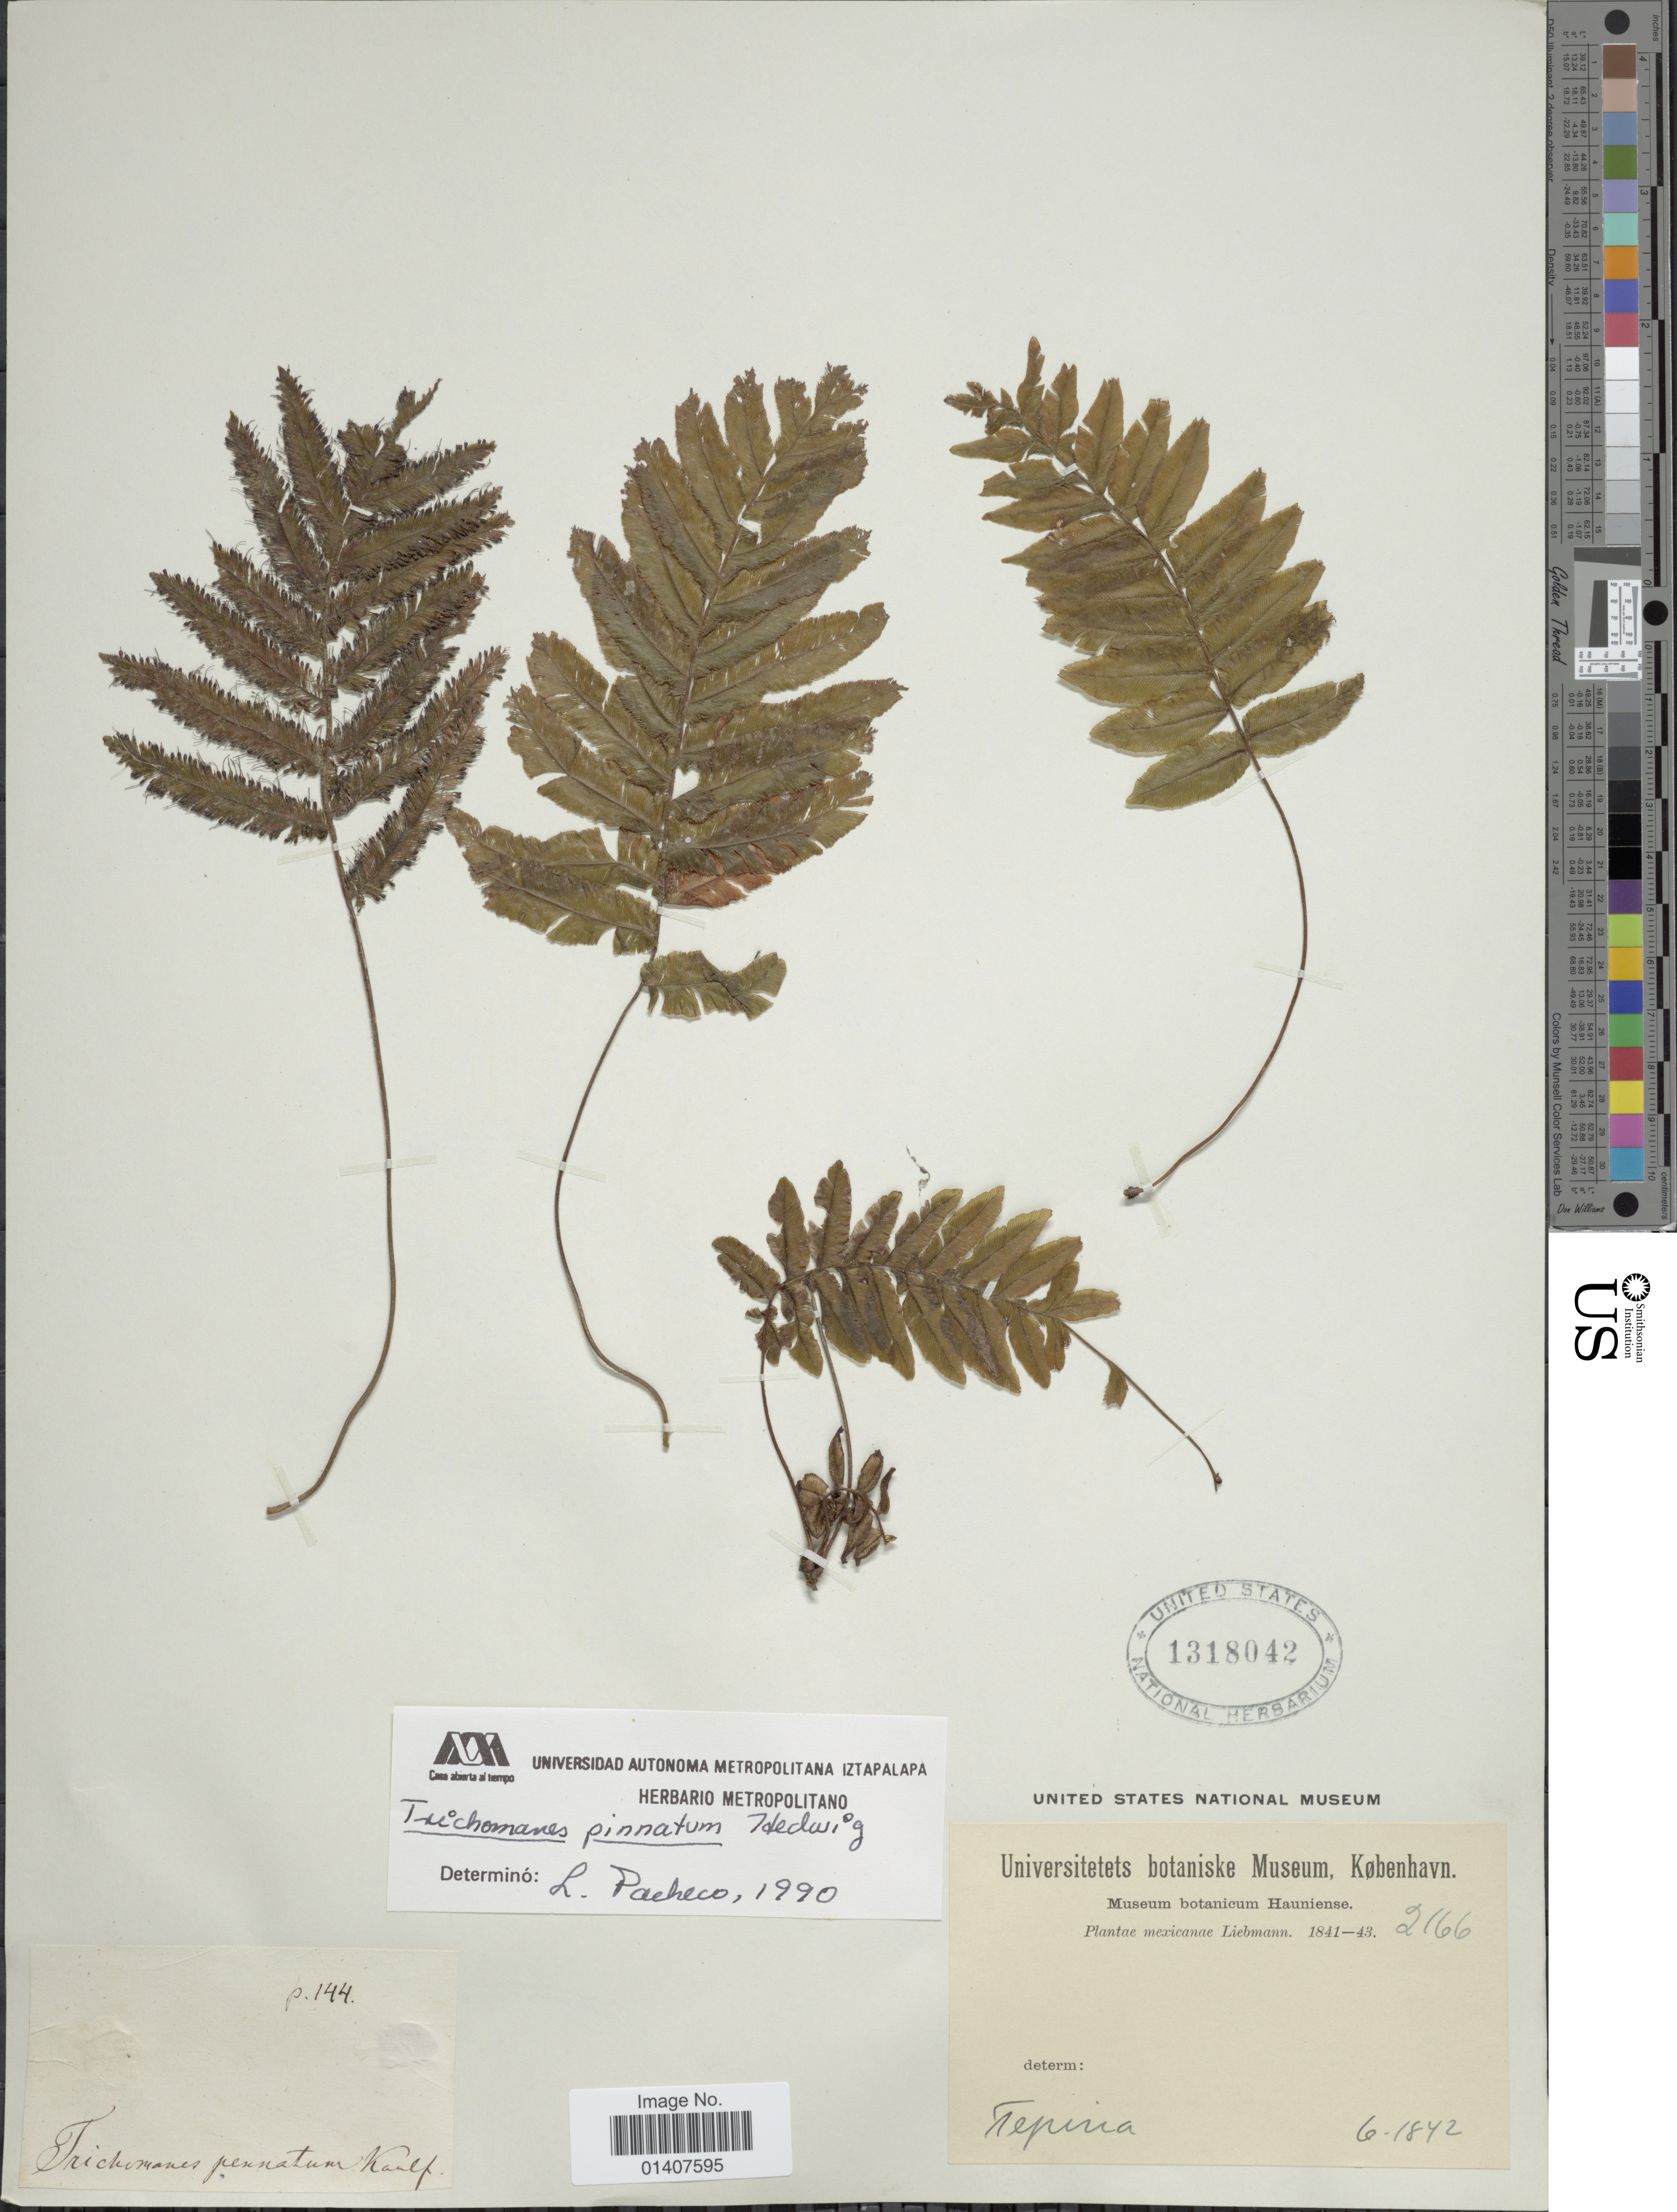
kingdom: Plantae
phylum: Tracheophyta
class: Polypodiopsida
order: Hymenophyllales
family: Hymenophyllaceae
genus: Trichomanes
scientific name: Trichomanes pinnatum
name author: Hedw.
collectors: Liebmann, --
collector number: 2166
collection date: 1842-06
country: Mexico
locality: Tepina [interpreted]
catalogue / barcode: US 1318042